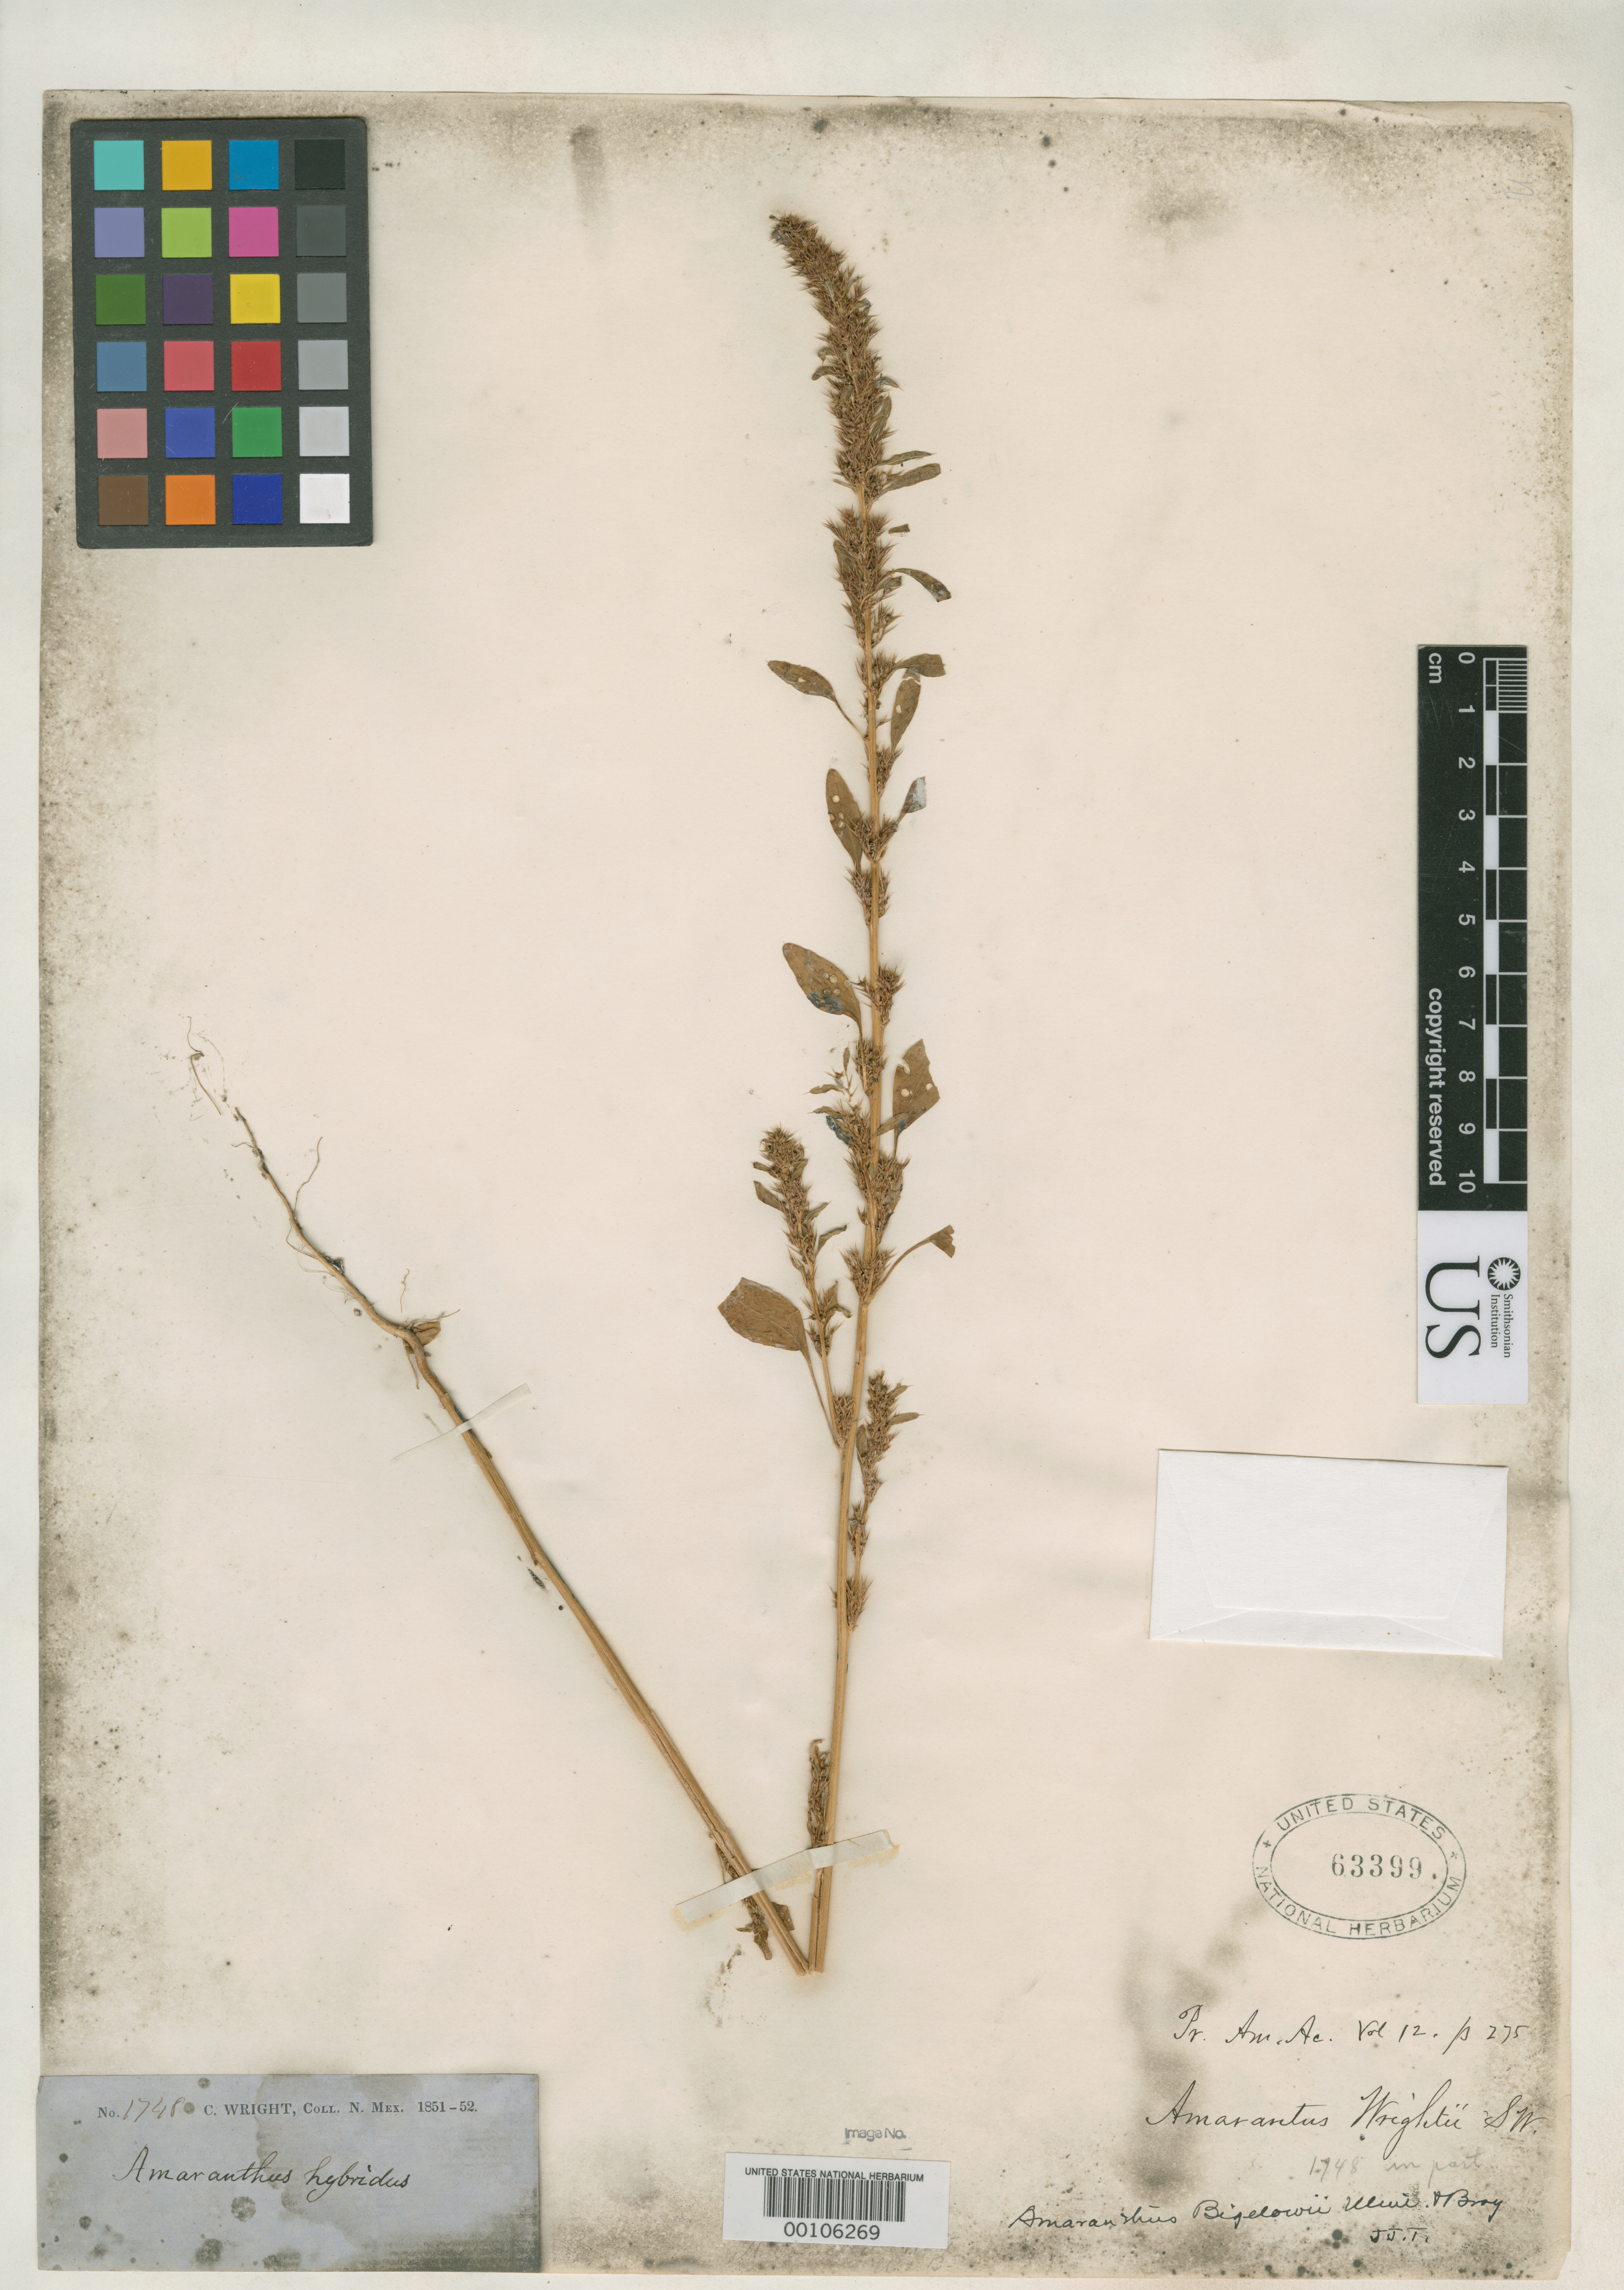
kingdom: Plantae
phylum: Tracheophyta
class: Magnoliopsida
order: Caryophyllales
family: Amaranthaceae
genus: Amaranthus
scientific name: Amaranthus wrightii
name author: S. Watson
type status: Syntype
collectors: C. Wright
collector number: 1748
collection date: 1851/1852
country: United States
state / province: New Mexico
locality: "N. Mex." [=northern Mexico or New Mexico? either way possibly referring to present-day Arizona or Texas]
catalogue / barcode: US 63399